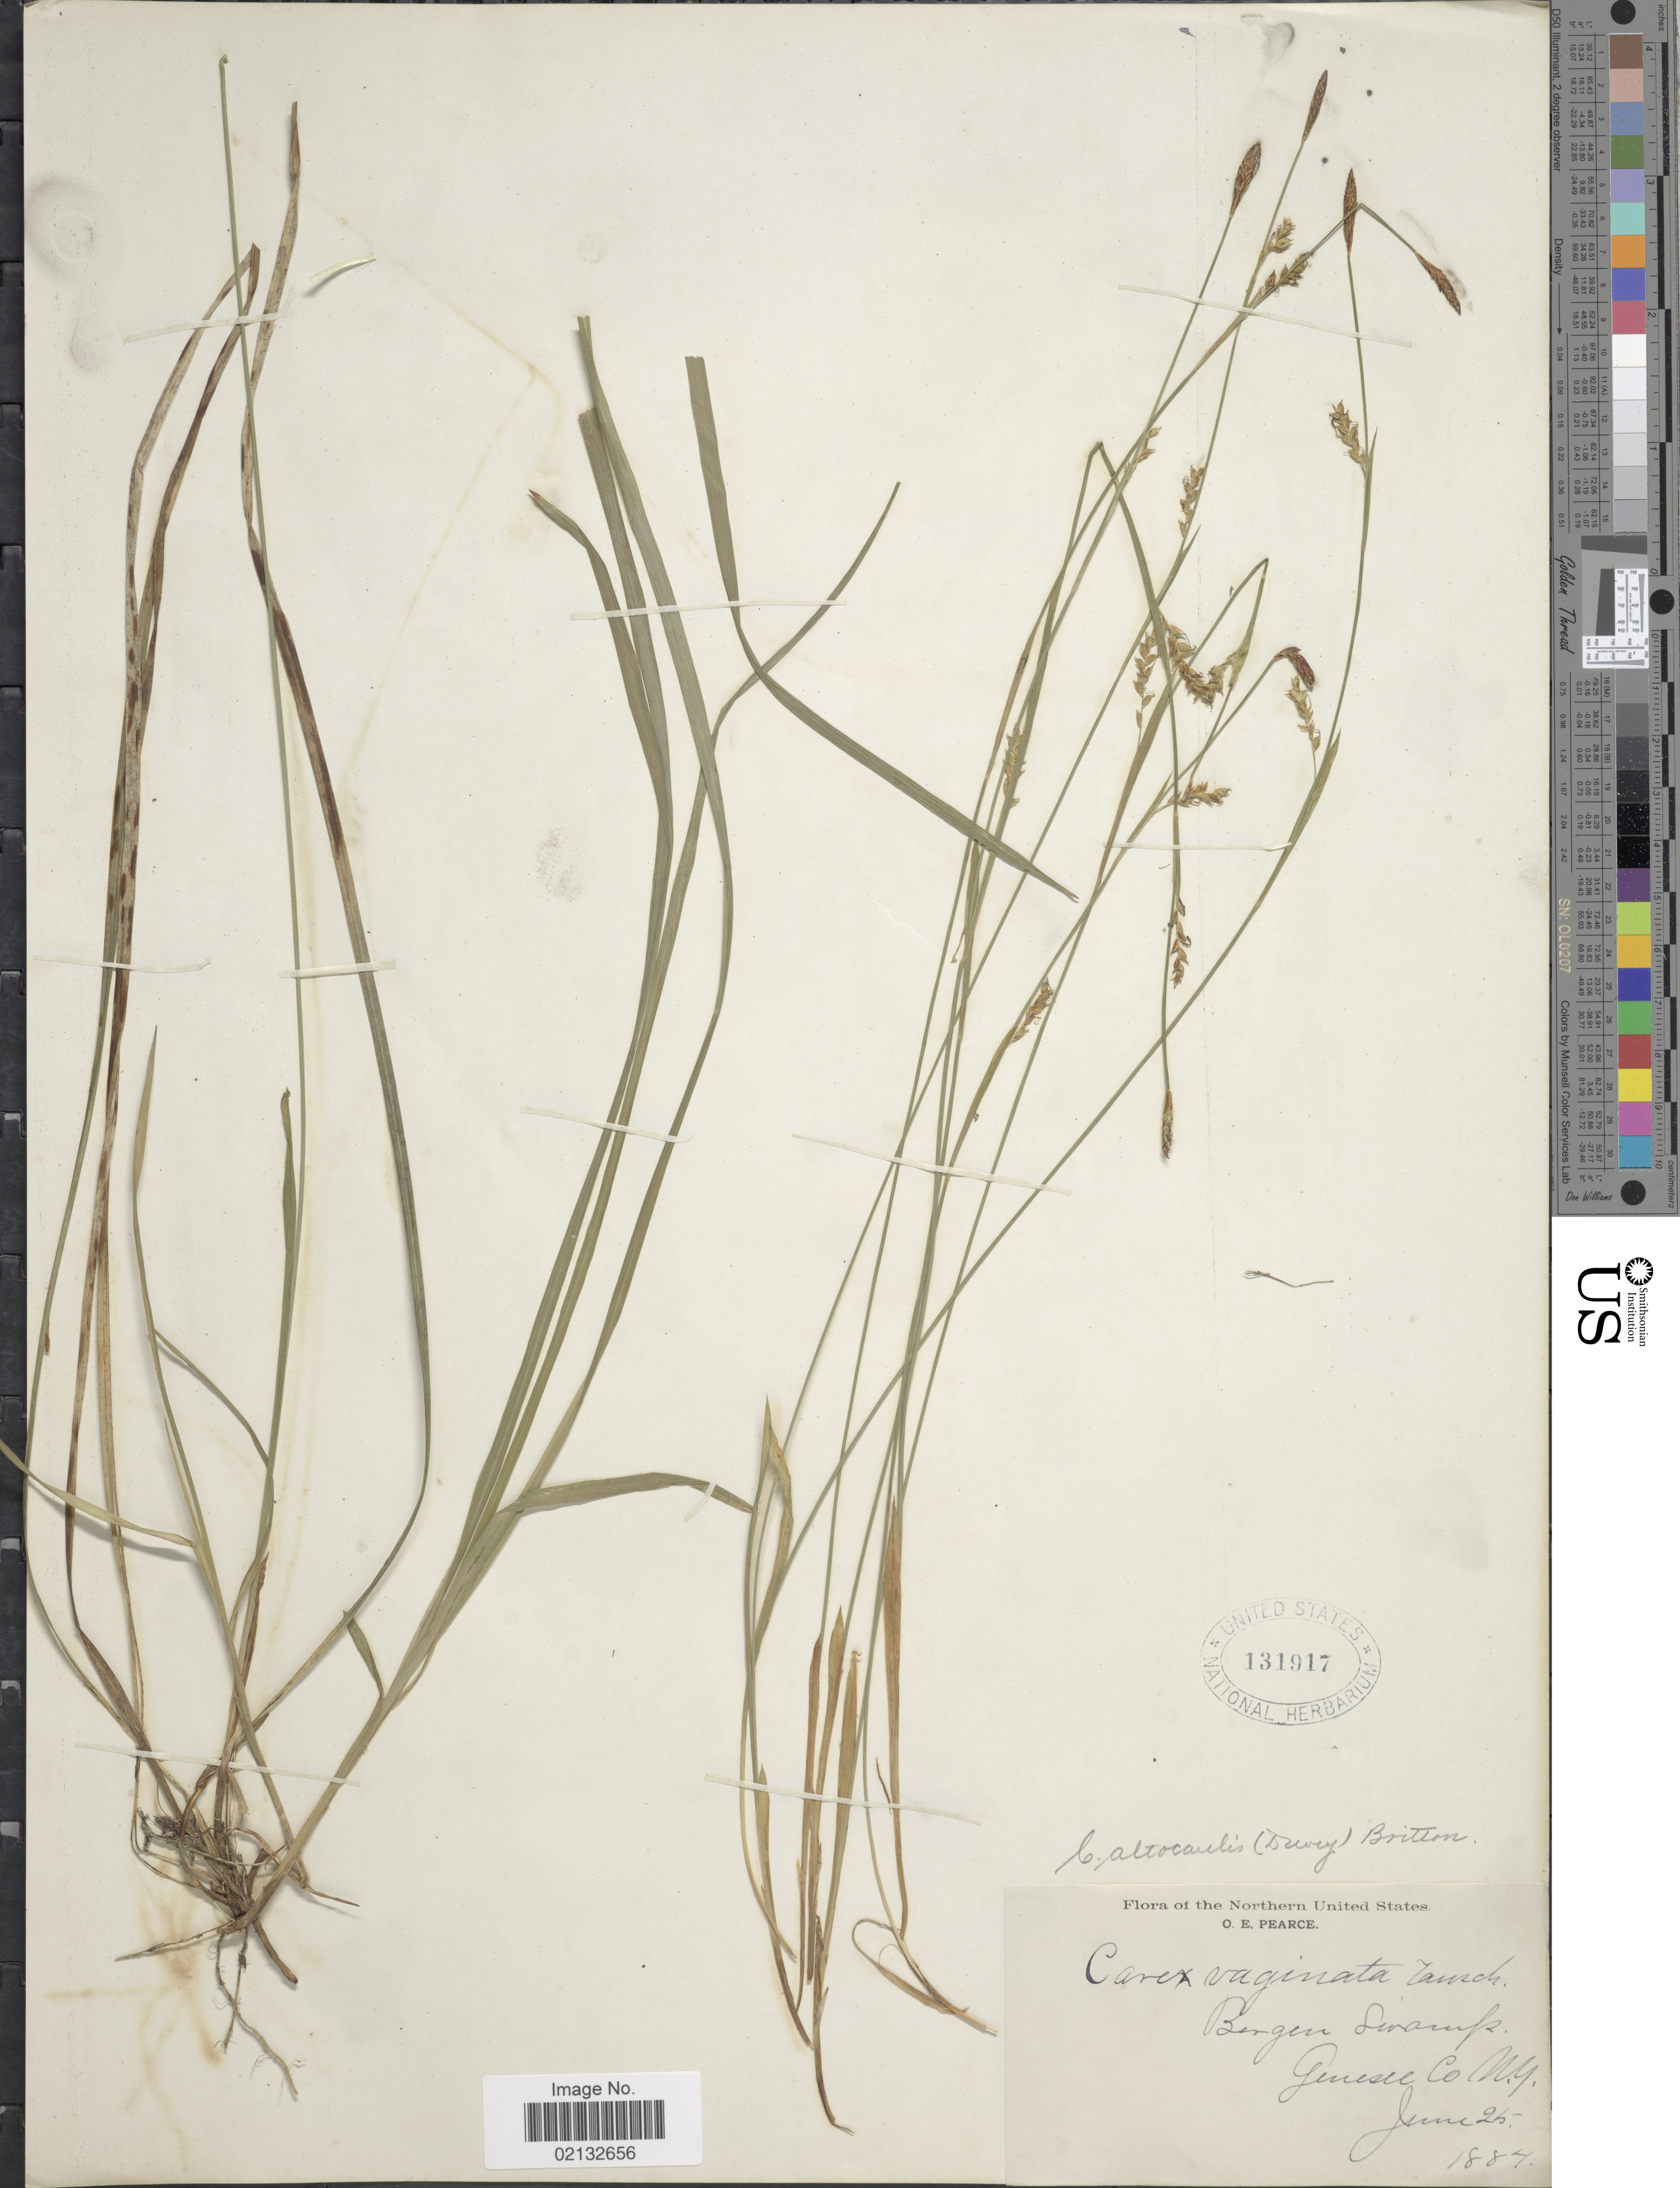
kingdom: Plantae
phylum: Tracheophyta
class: Liliopsida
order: Poales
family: Cyperaceae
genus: Carex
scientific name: Carex vaginata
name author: Tausch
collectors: O. E. Pearce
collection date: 1884-06-25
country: United States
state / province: New York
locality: Bergen Swamps. Genesee Co.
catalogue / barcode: US 131917